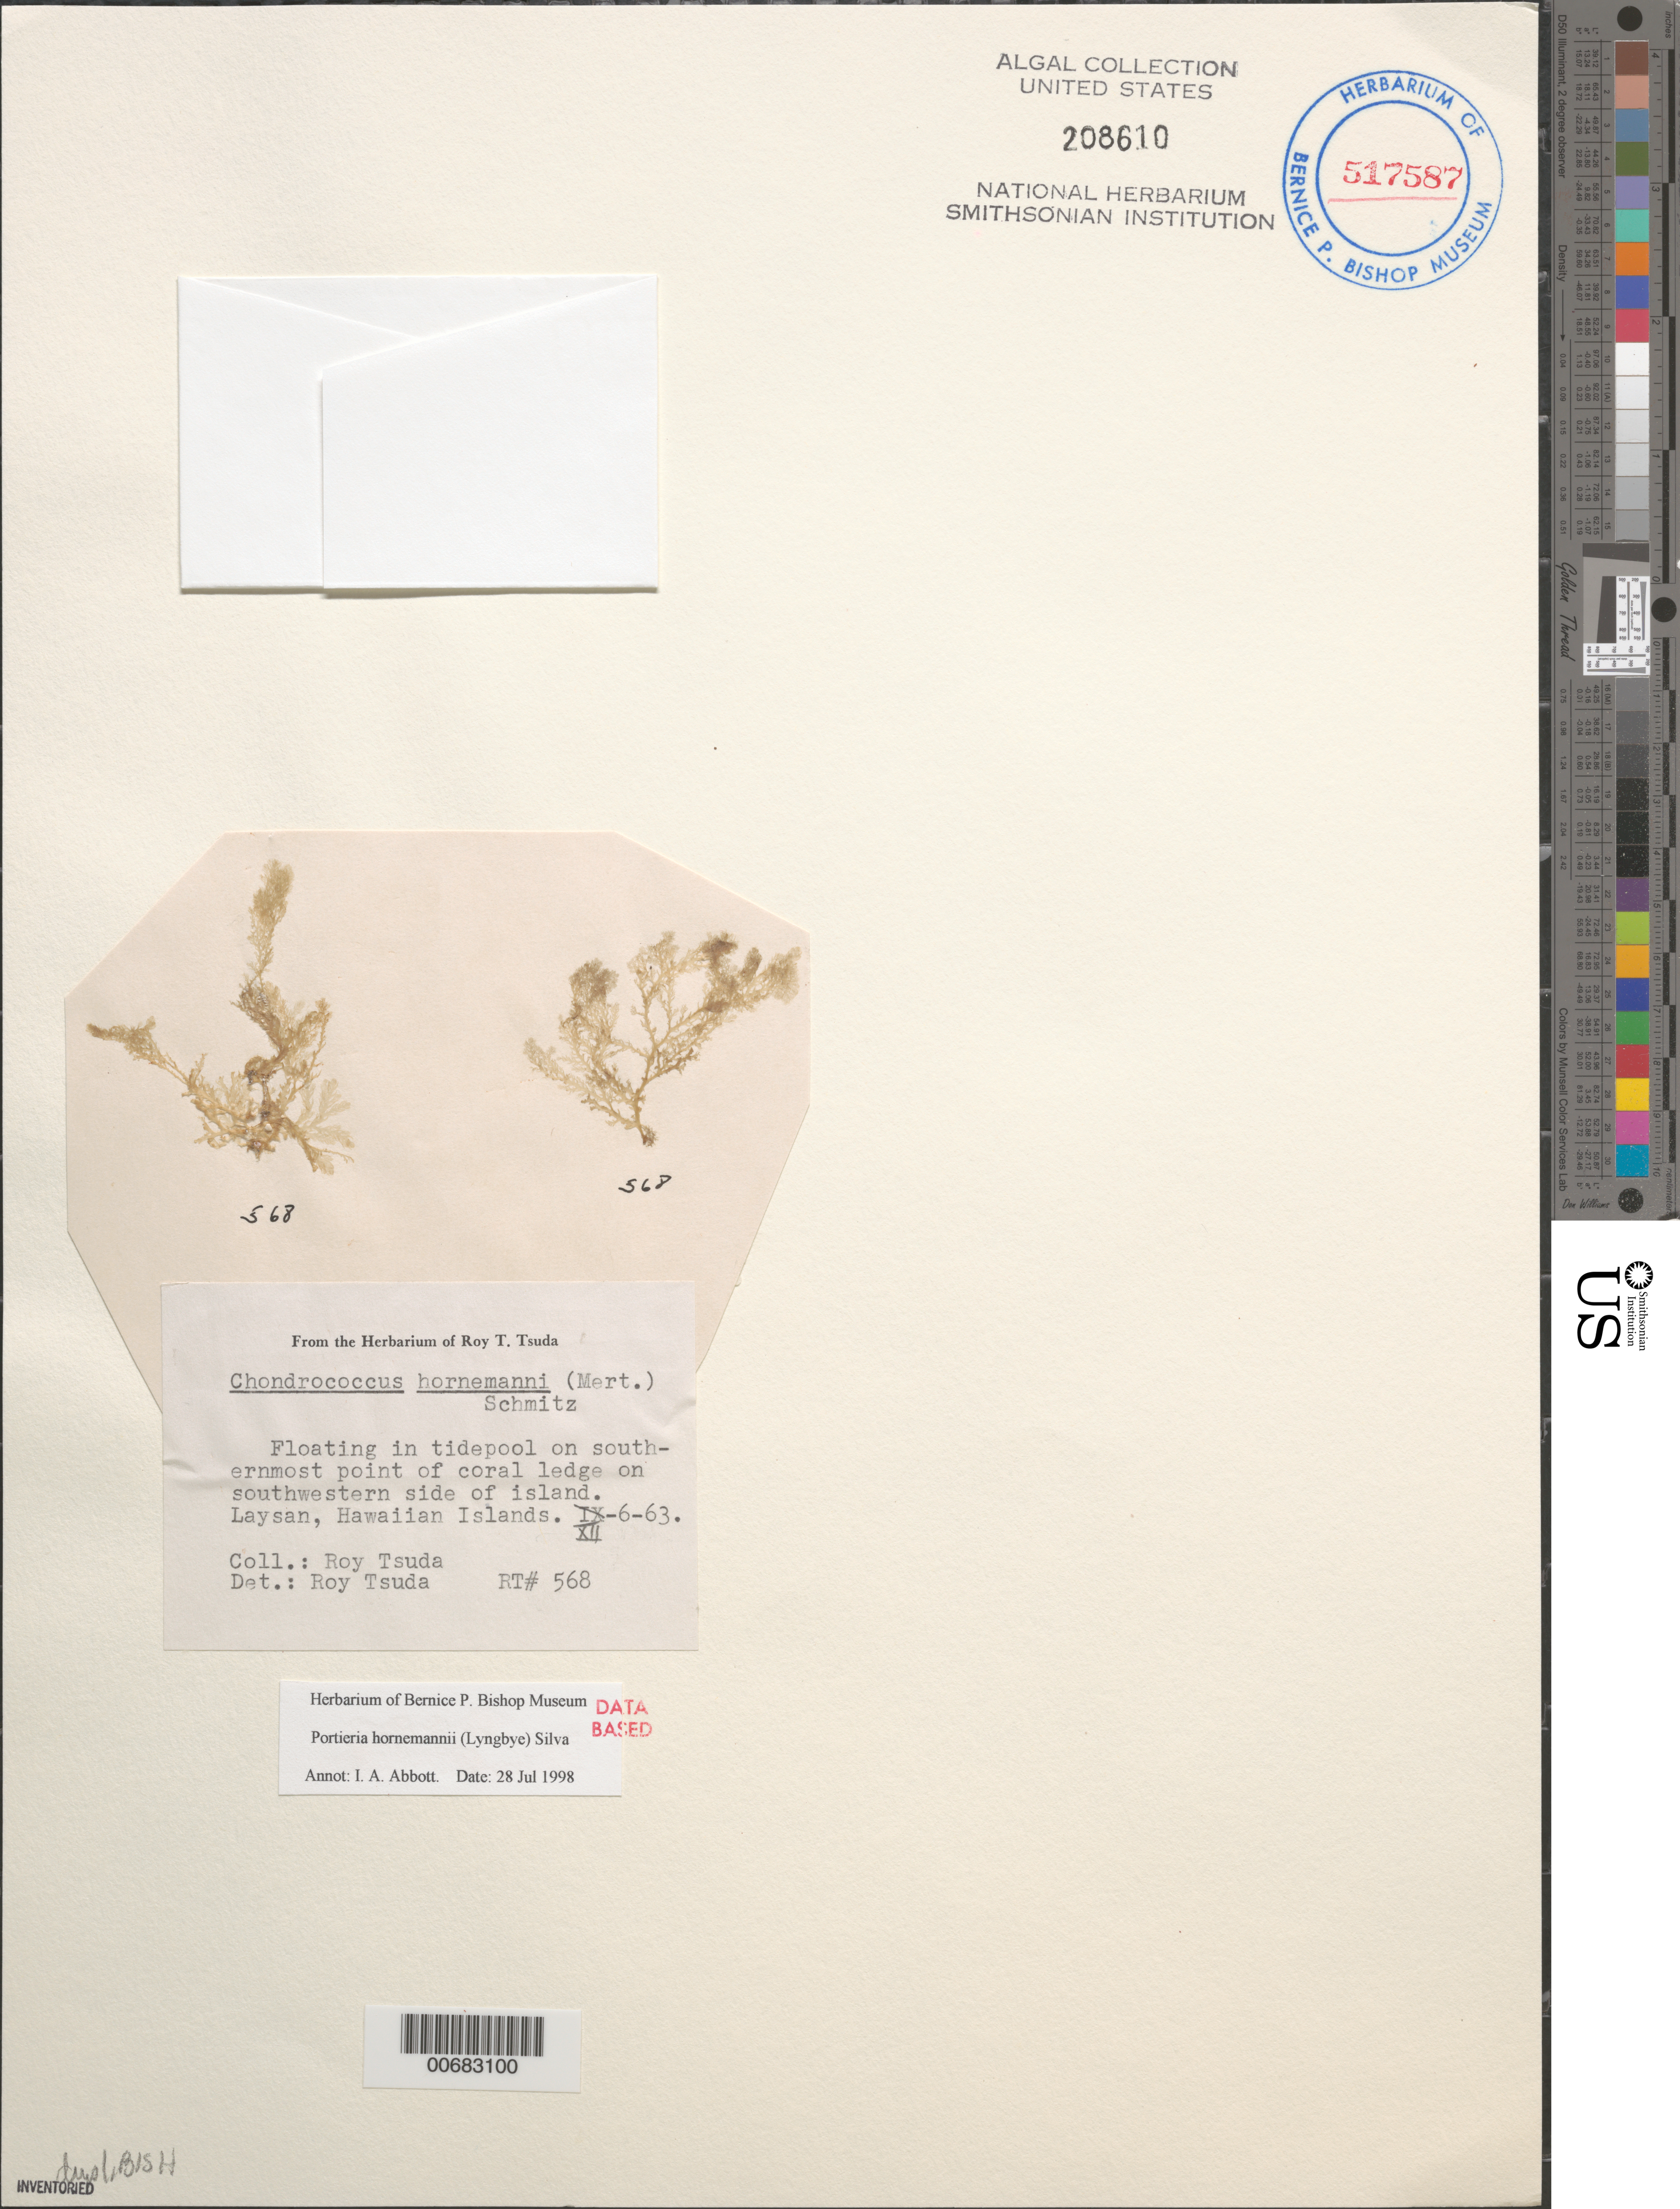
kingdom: Plantae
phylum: Rhodophyta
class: Florideophyceae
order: Gigartinales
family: Rhizophyllidaceae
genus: Portieria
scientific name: Portieria hornemannii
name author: (Lyngbye) P.C. Silva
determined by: Abbott, Isabella A.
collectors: R. Tsuda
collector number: RT 568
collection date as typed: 06 Dec 1963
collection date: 1963-12-06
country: United States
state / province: Hawaii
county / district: Honolulu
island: Laysan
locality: Southwestern side of island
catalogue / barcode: US 208610